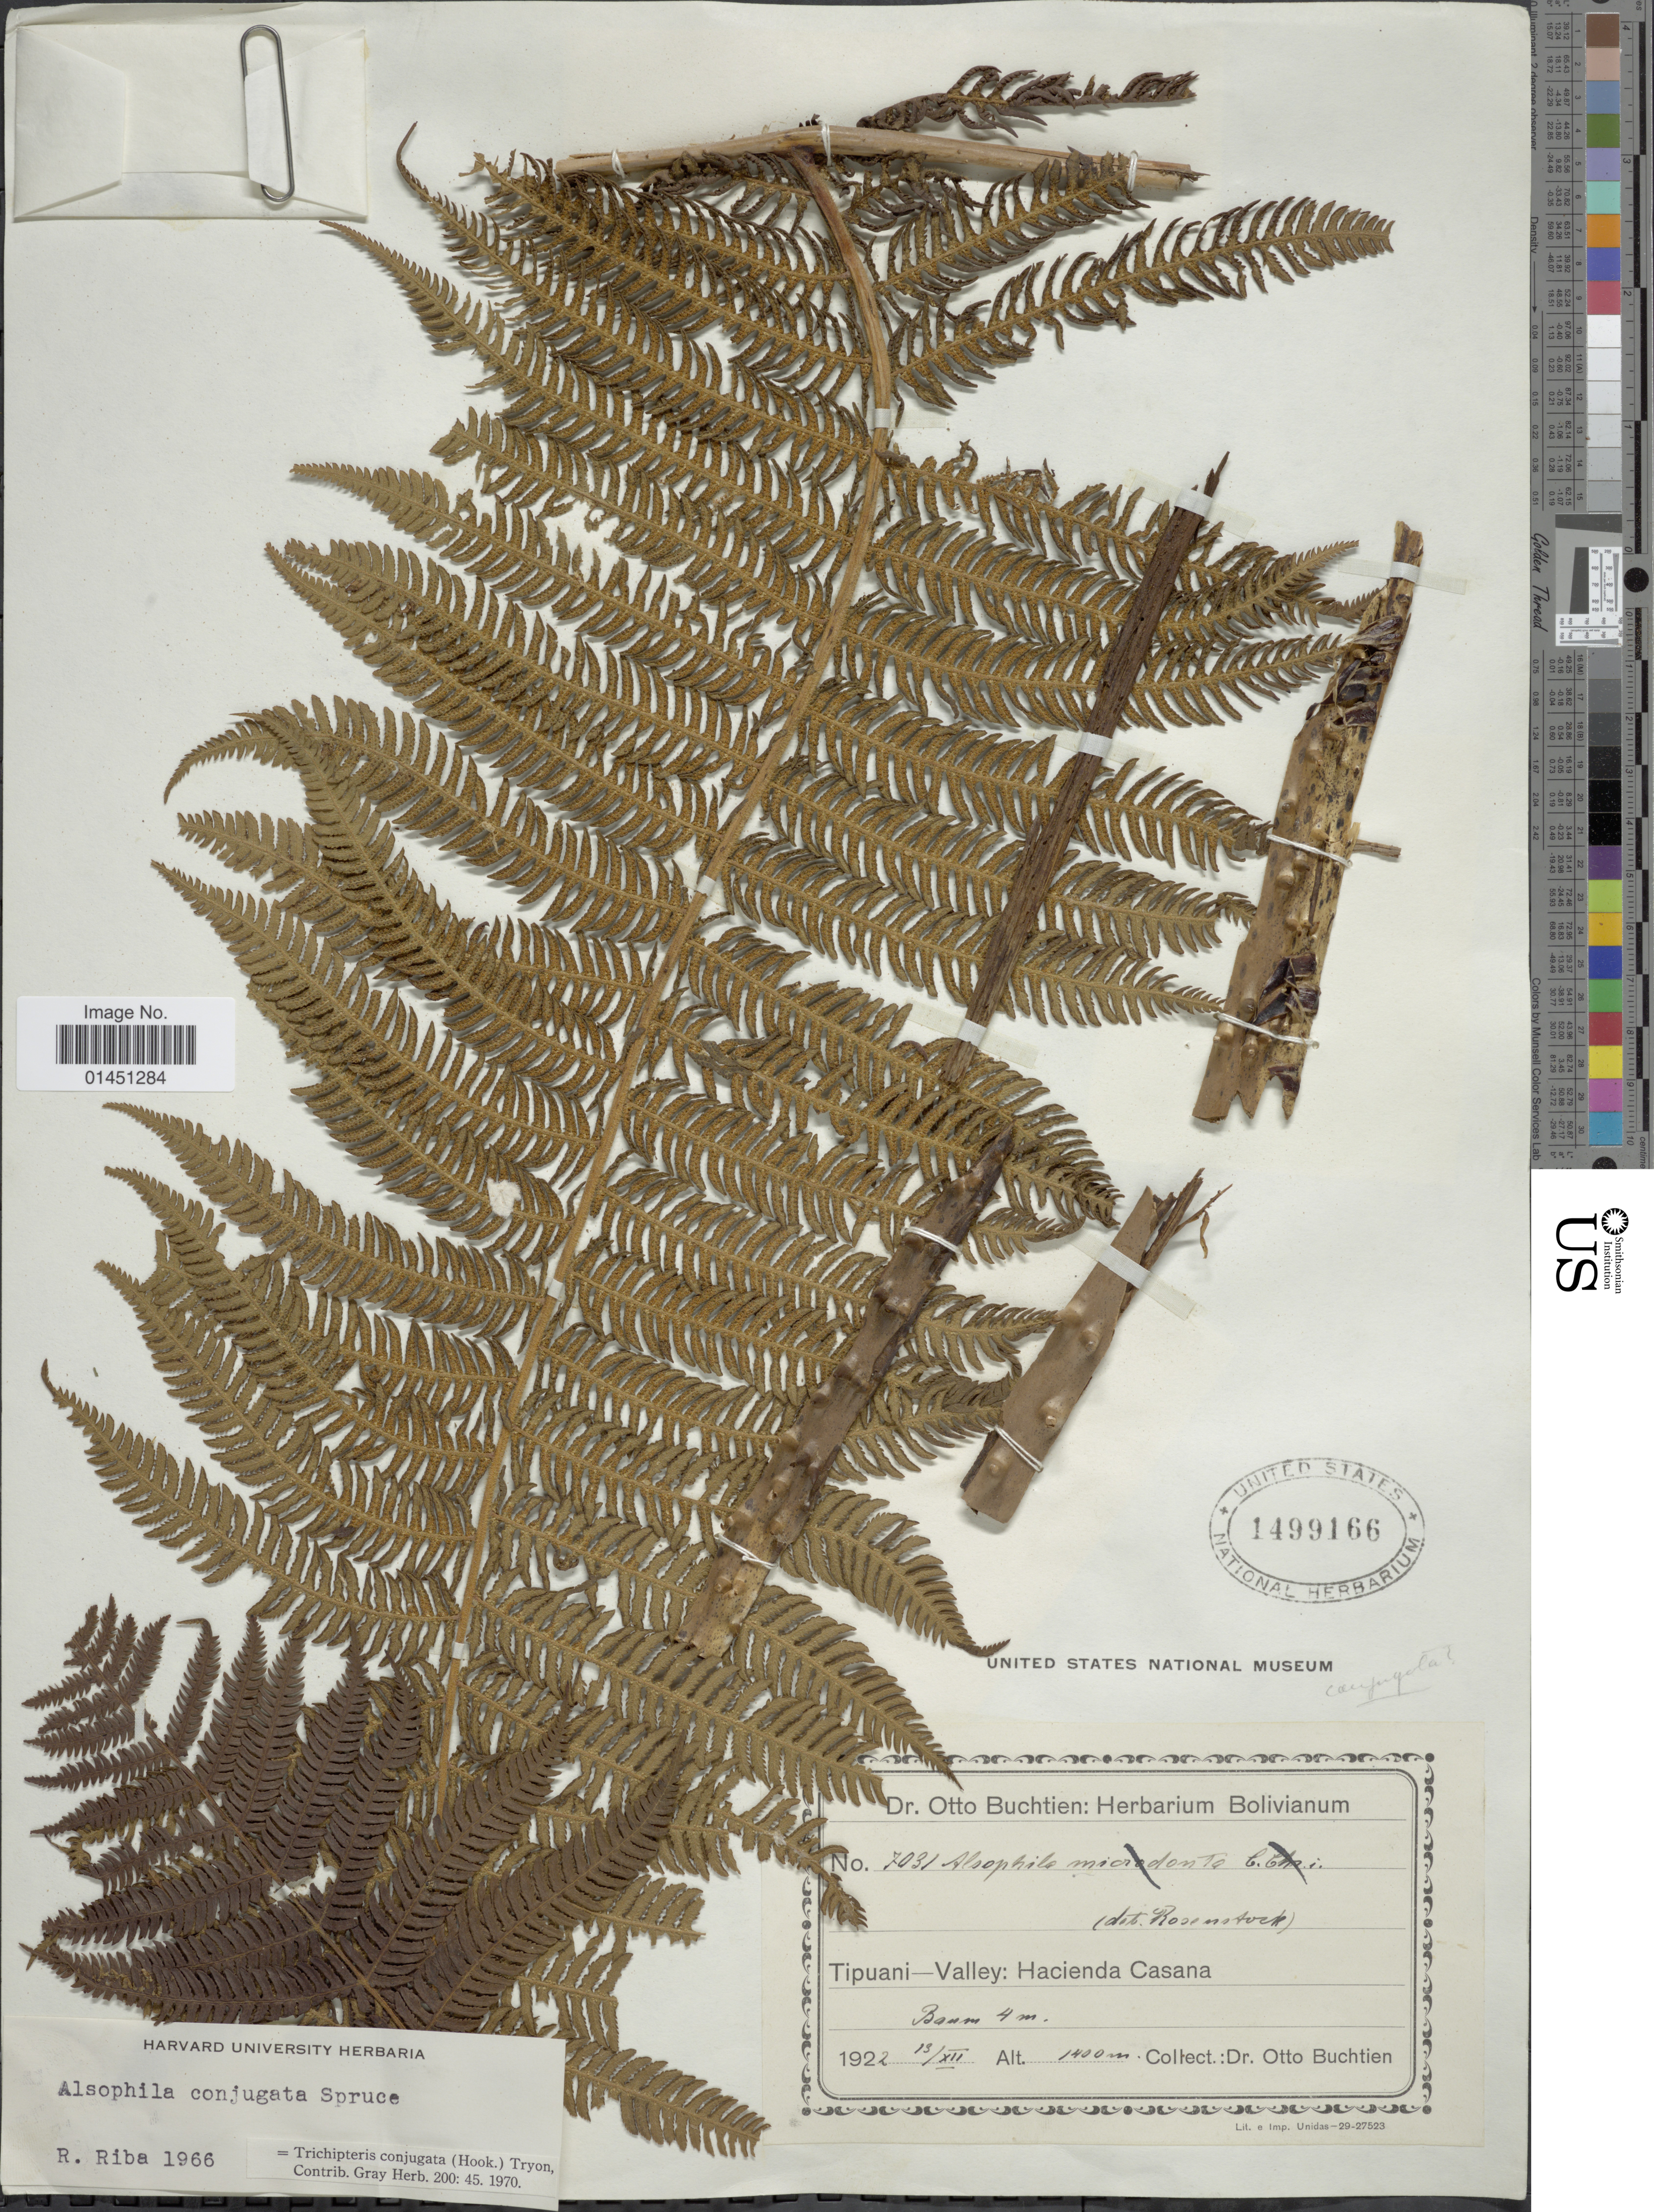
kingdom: Plantae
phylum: Tracheophyta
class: Polypodiopsida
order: Cyatheales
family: Cyatheaceae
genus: Cyathea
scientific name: Cyathea conjugata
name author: (Hook.) Domin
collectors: O. Buchtien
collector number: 7031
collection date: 1922-12-13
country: Bolivia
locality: Tipuani - Valley: Hacienda Casana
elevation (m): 1400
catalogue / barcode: US 1499166